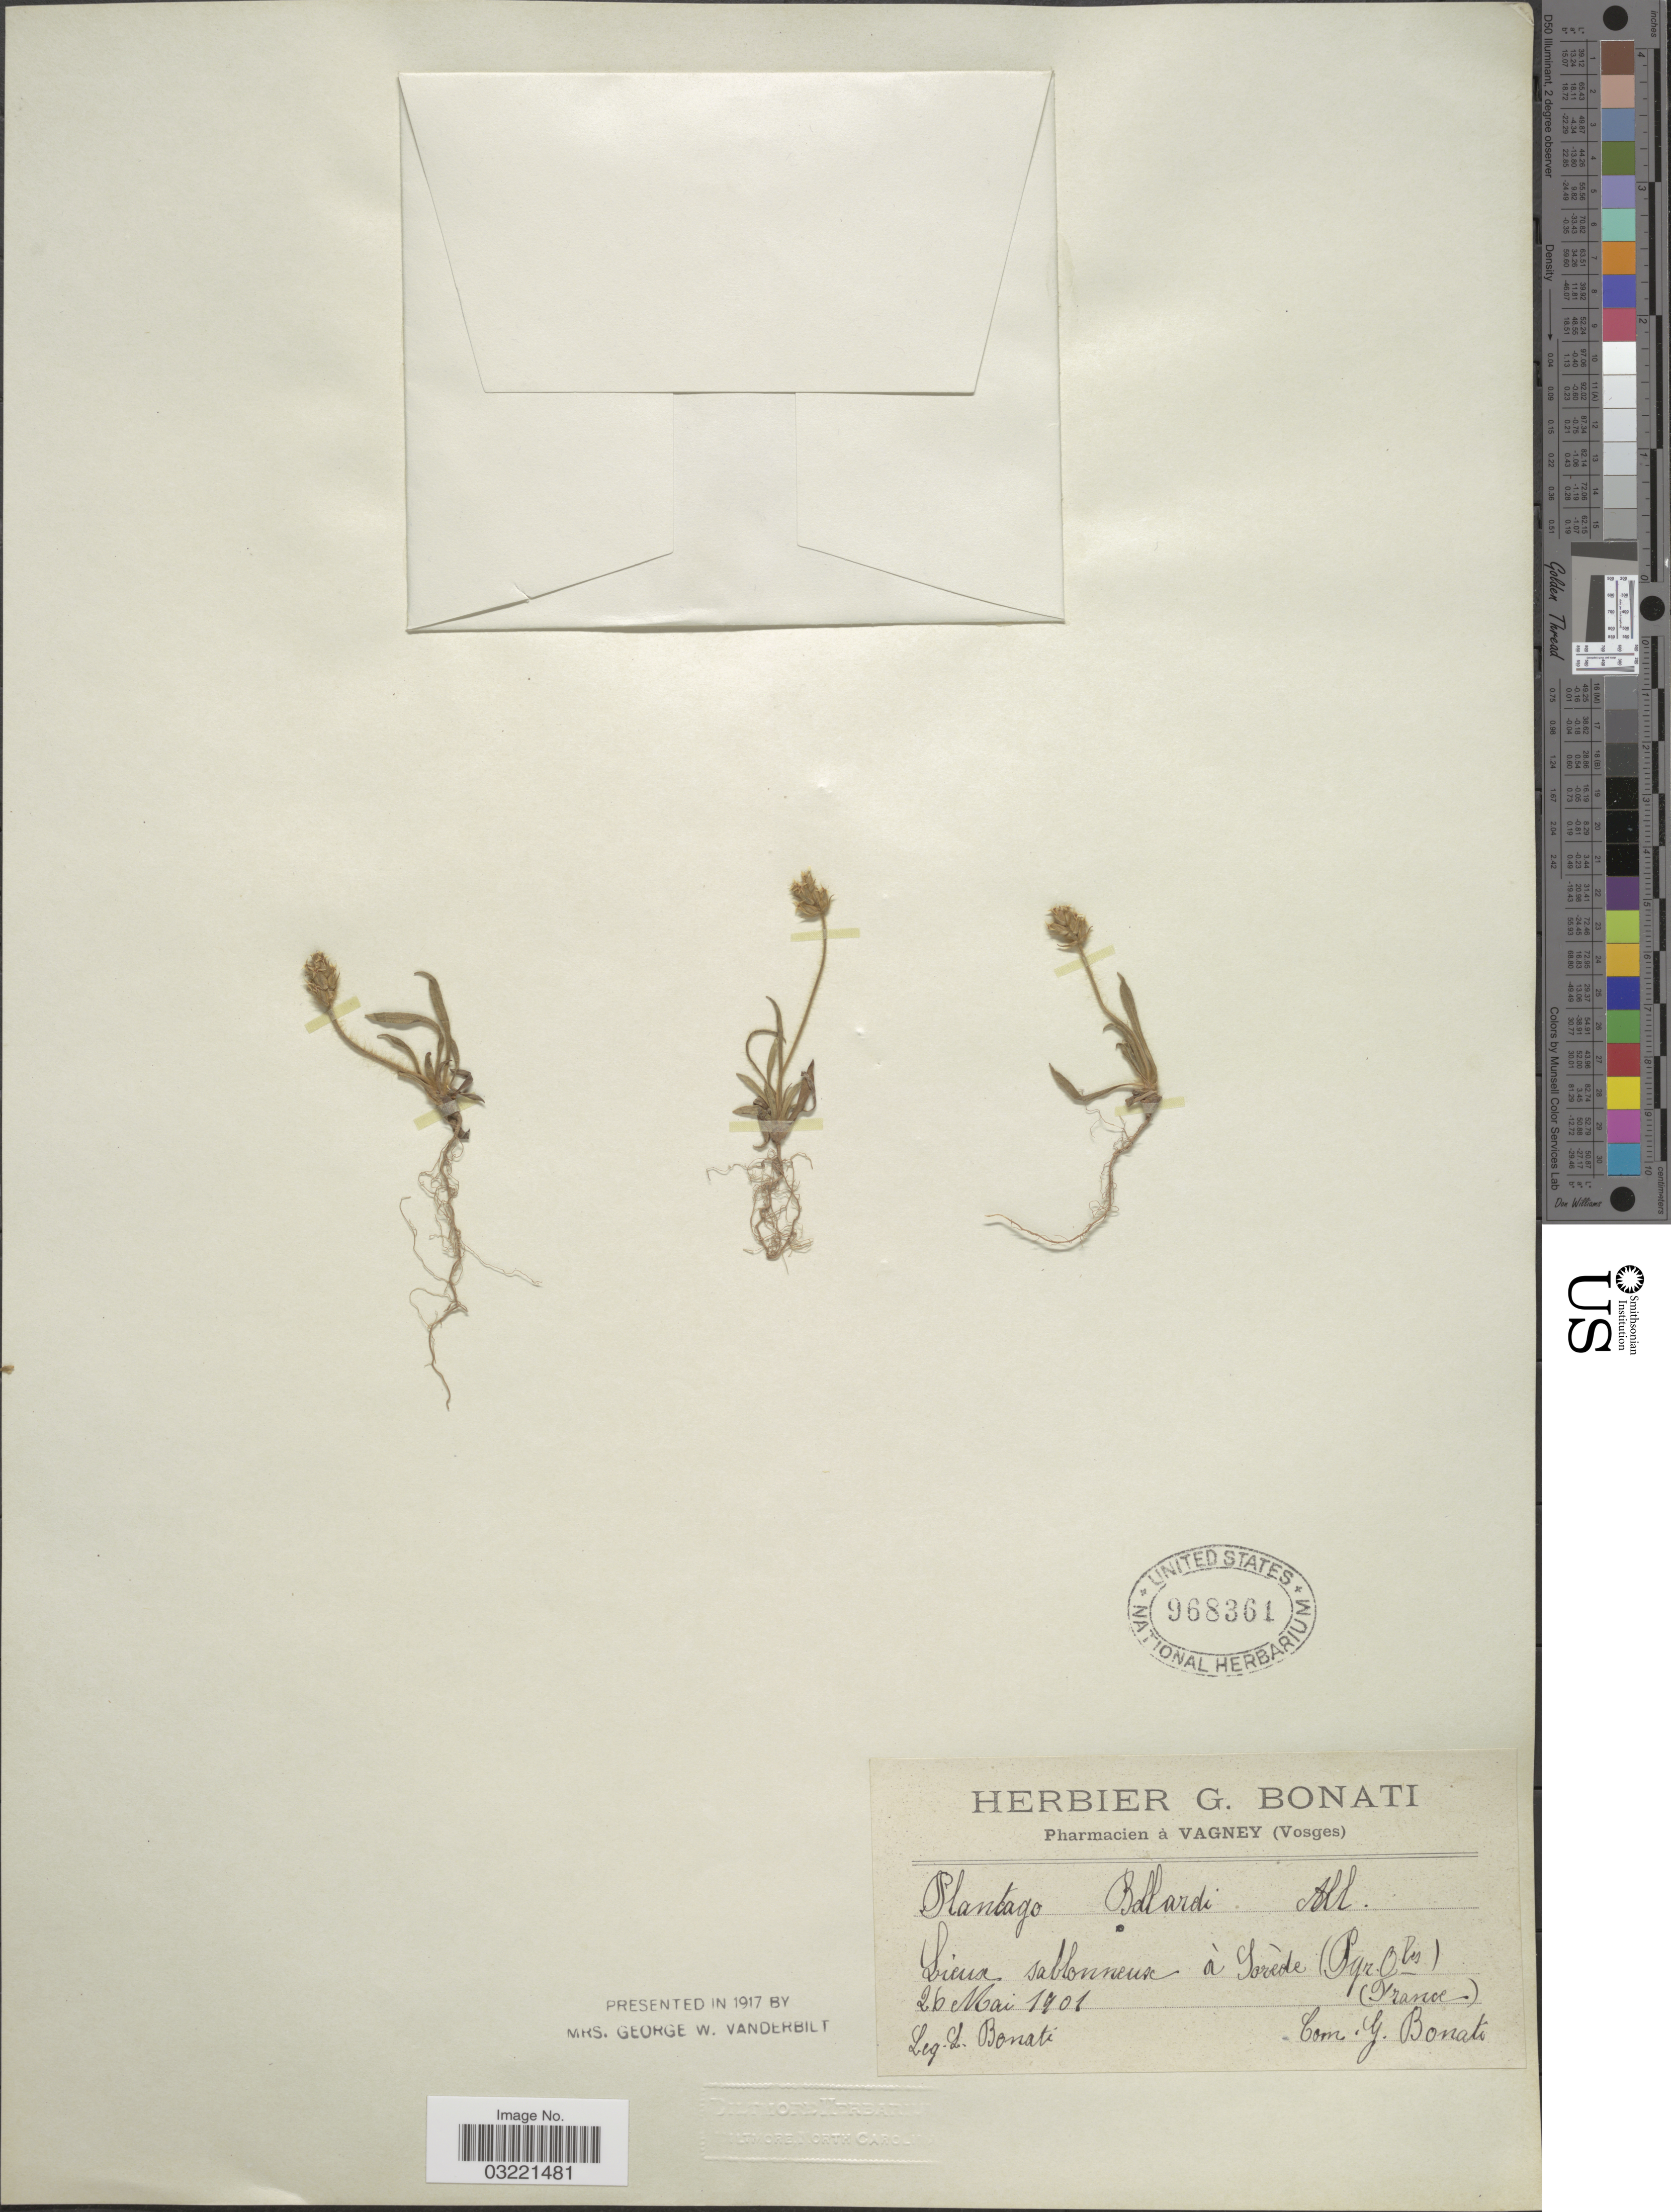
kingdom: Plantae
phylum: Tracheophyta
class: Magnoliopsida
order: Lamiales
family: Plantaginaceae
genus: Plantago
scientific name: Plantago bellardi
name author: All.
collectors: G. Bonati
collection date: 1901-05-26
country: France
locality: Sierra sabloneux à Sorède (Pyr. Obs).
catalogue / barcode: US 968361